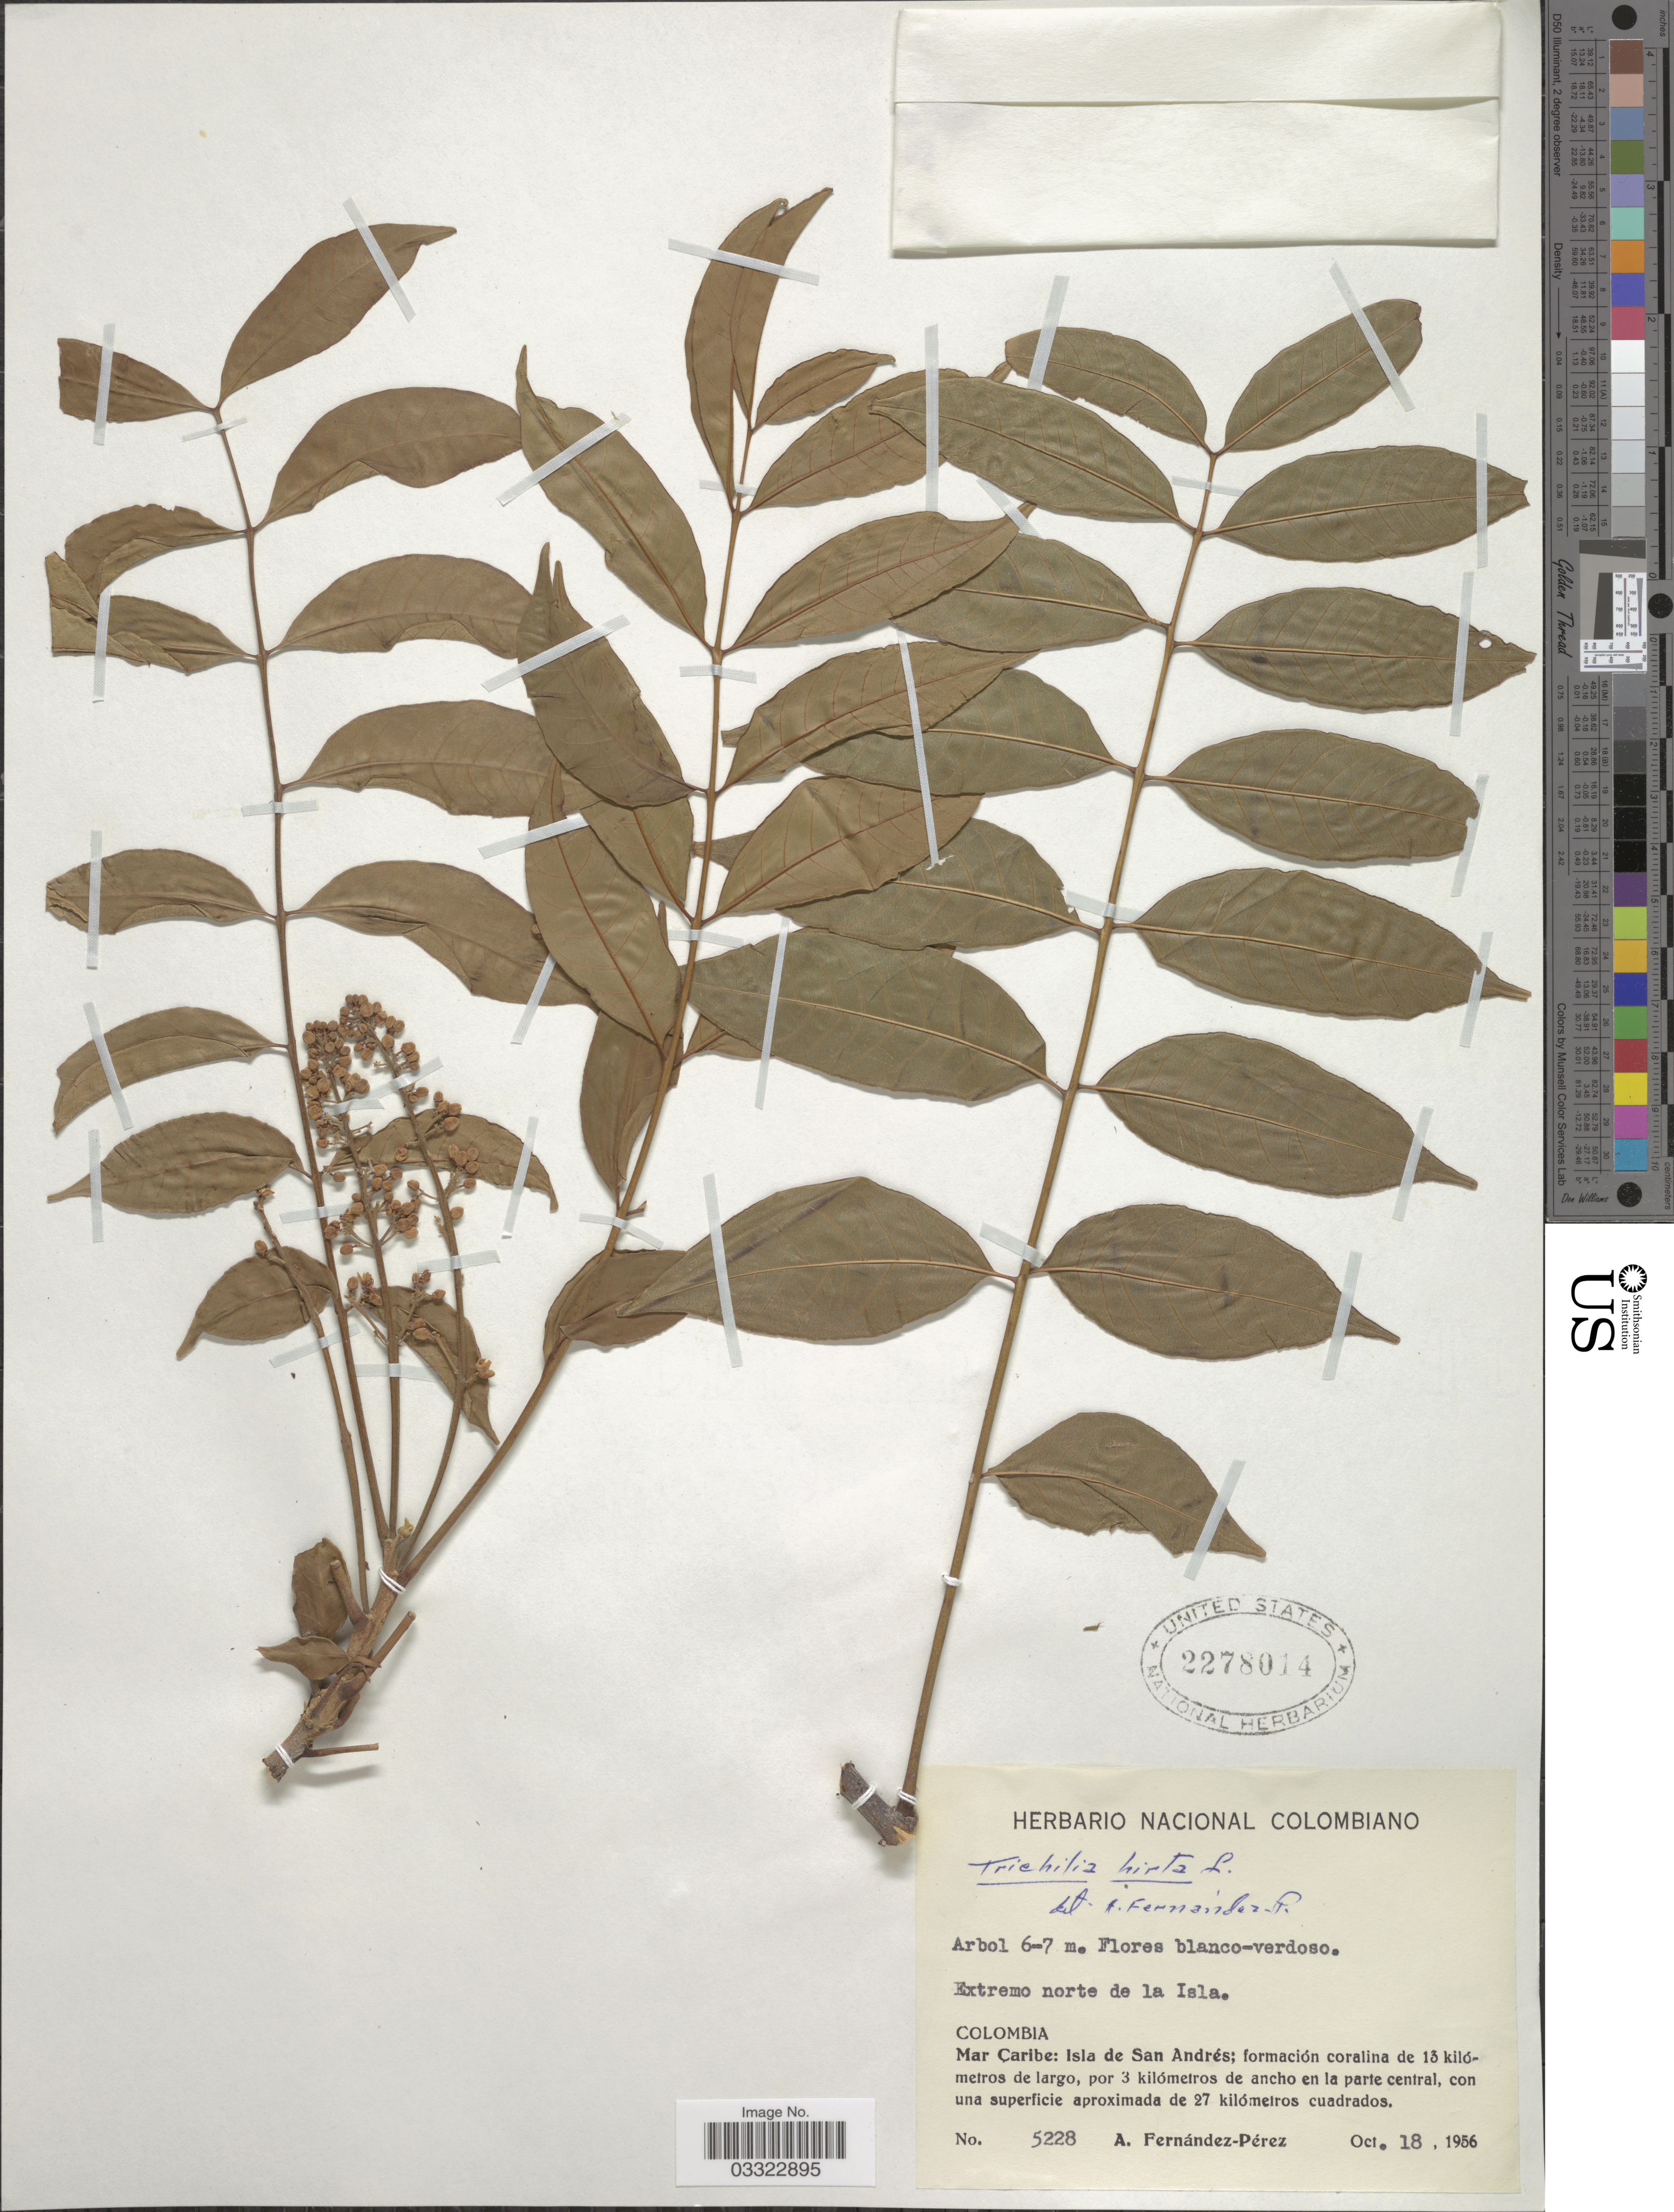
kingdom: Plantae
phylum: Tracheophyta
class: Magnoliopsida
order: Sapindales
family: Meliaceae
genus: Trichilia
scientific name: Trichilia hirta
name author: L.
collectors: A. Fernández-Pérez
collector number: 5228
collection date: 1956-10-18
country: Colombia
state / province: San Andres y Providencia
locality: Extremo norte de la Isla. Mar Caribe: Isla de San Andrés; formación coralina de 13 kilómetros de largo, por 3 kilómetros de ancho en la parte centralm con una superficie aproximada de 27 kilómetros cuadrados.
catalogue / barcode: US 2278014